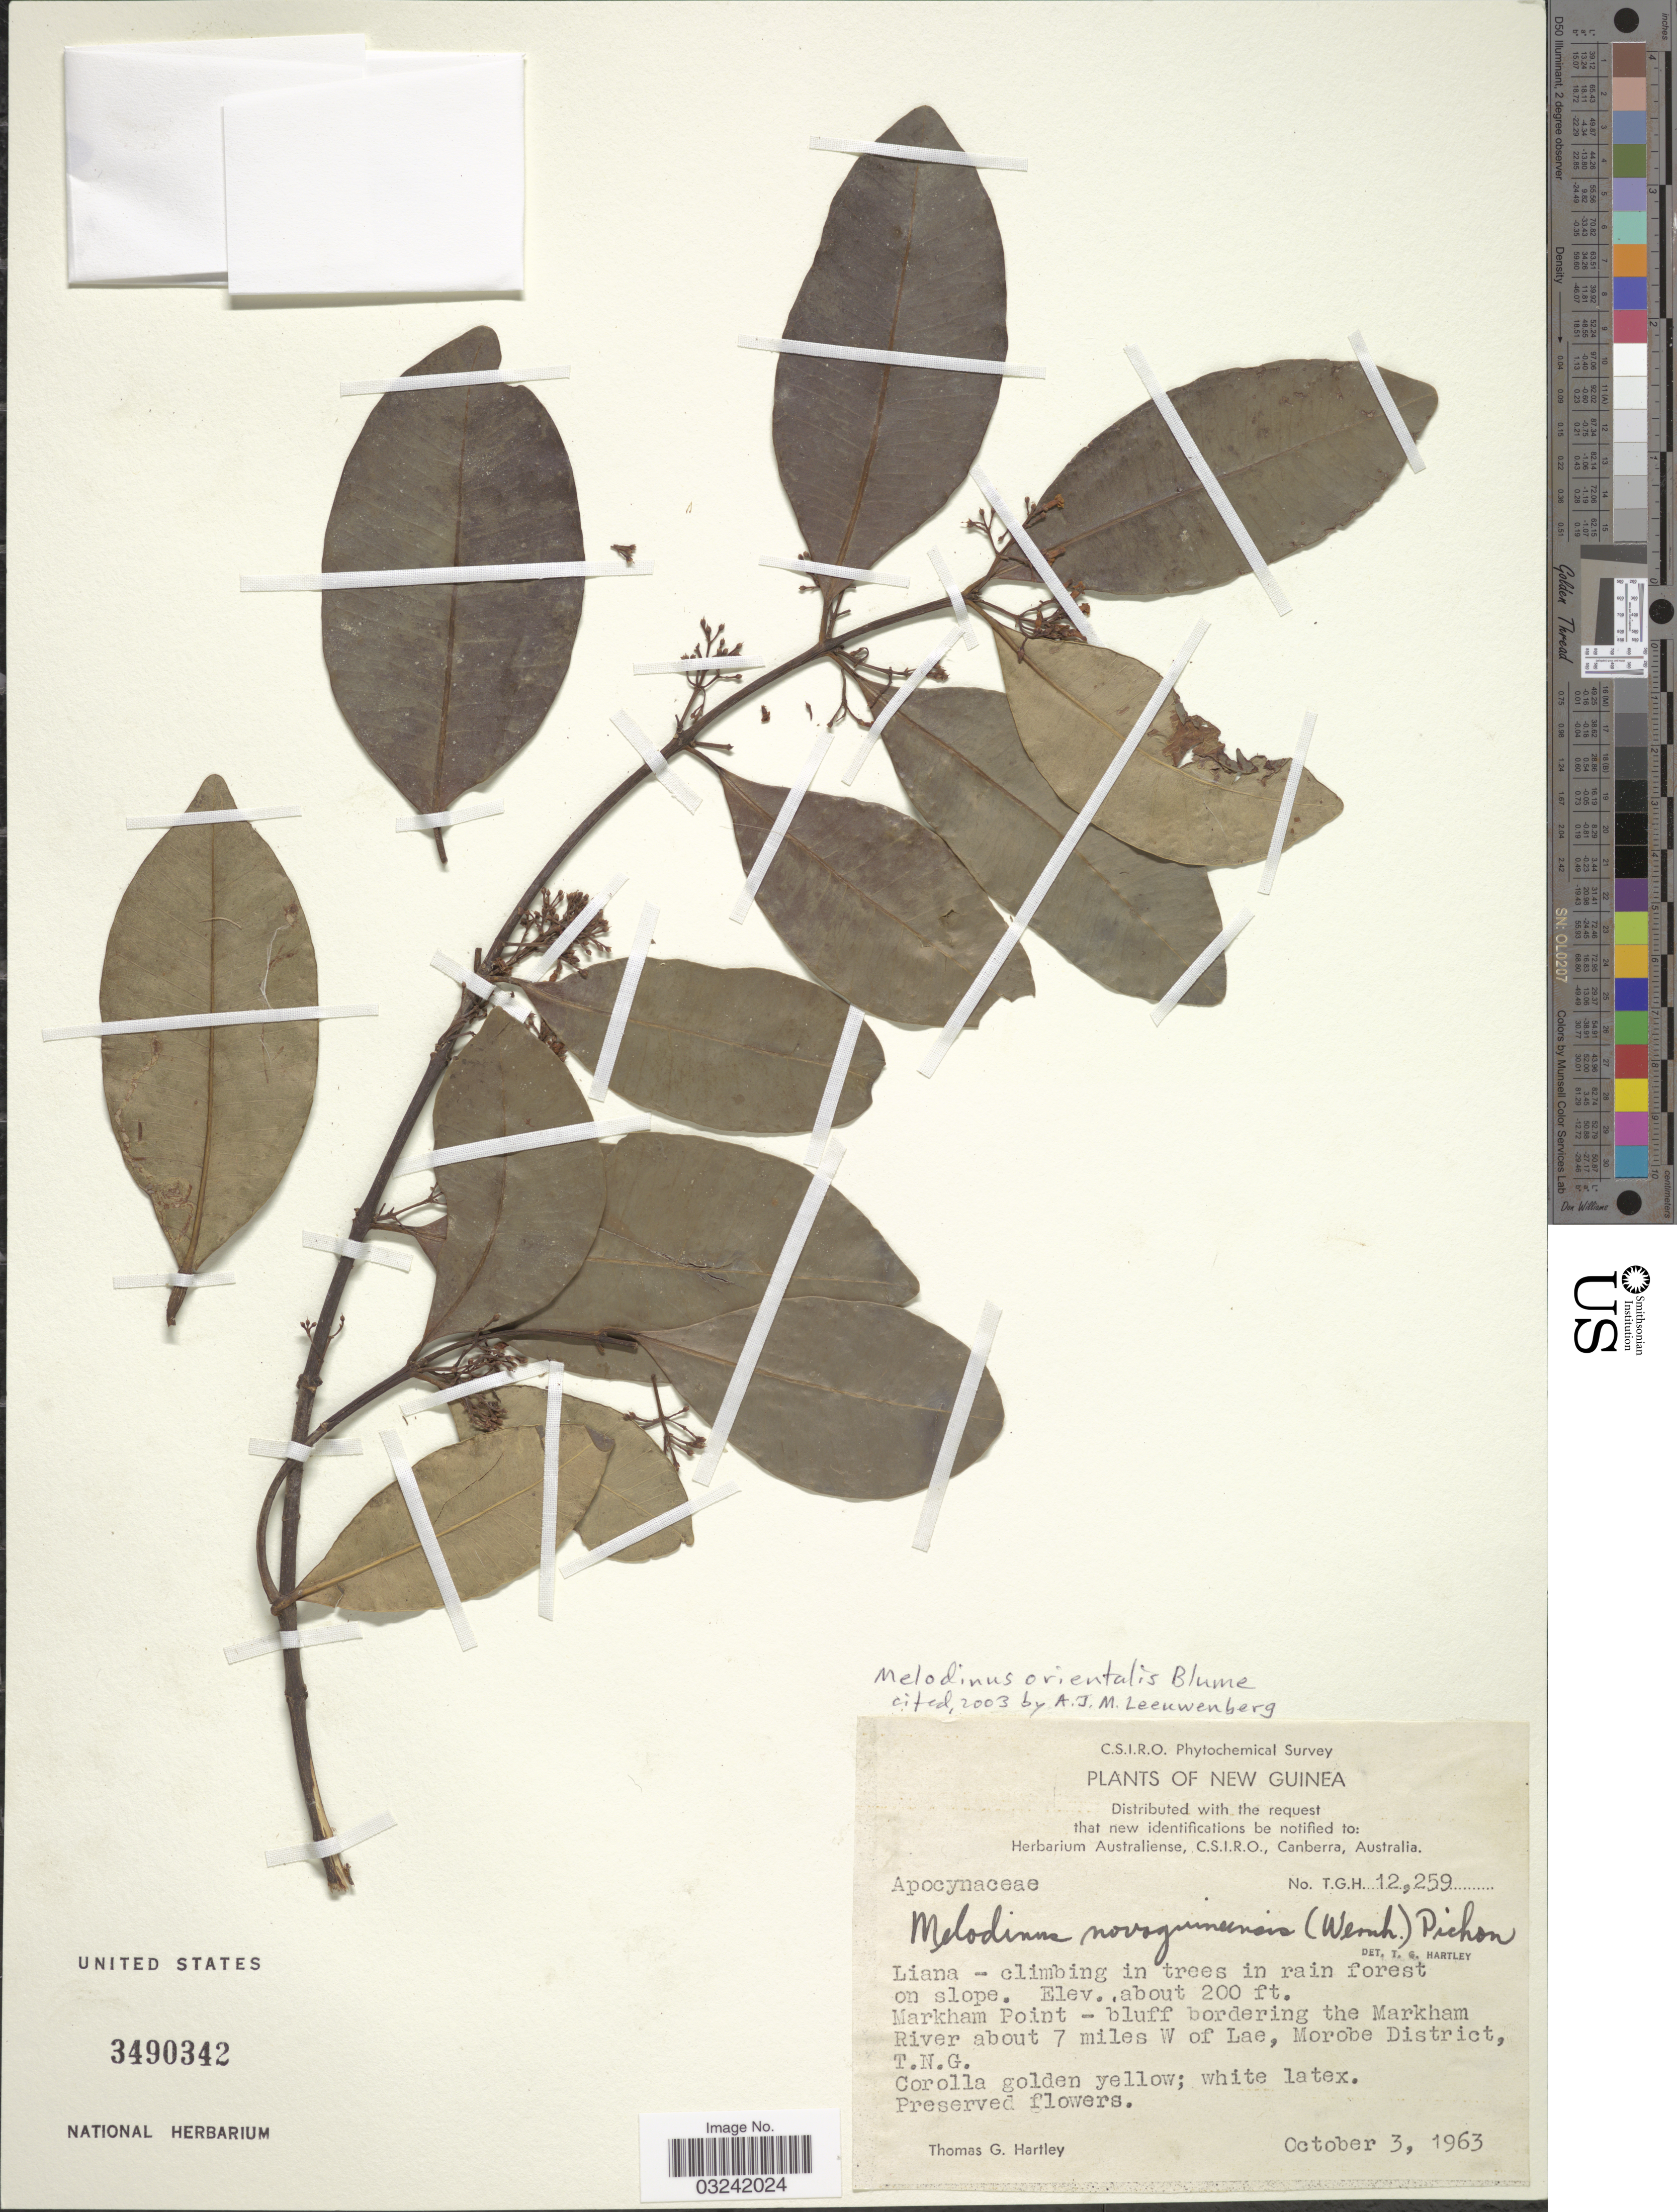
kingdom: Plantae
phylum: Tracheophyta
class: Magnoliopsida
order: Gentianales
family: Apocynaceae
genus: Melodinus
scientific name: Melodinus orientalis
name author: Blume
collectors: T. G. Hartley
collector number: T.G.H. 12259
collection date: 1963-10-03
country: Papua New Guinea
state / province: Morobe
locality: New Guinea, Markham Point, bluff bordering the Markham River about 7 miles W of Lae, Morobe District, T.N.G.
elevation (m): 61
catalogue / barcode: US 3490342